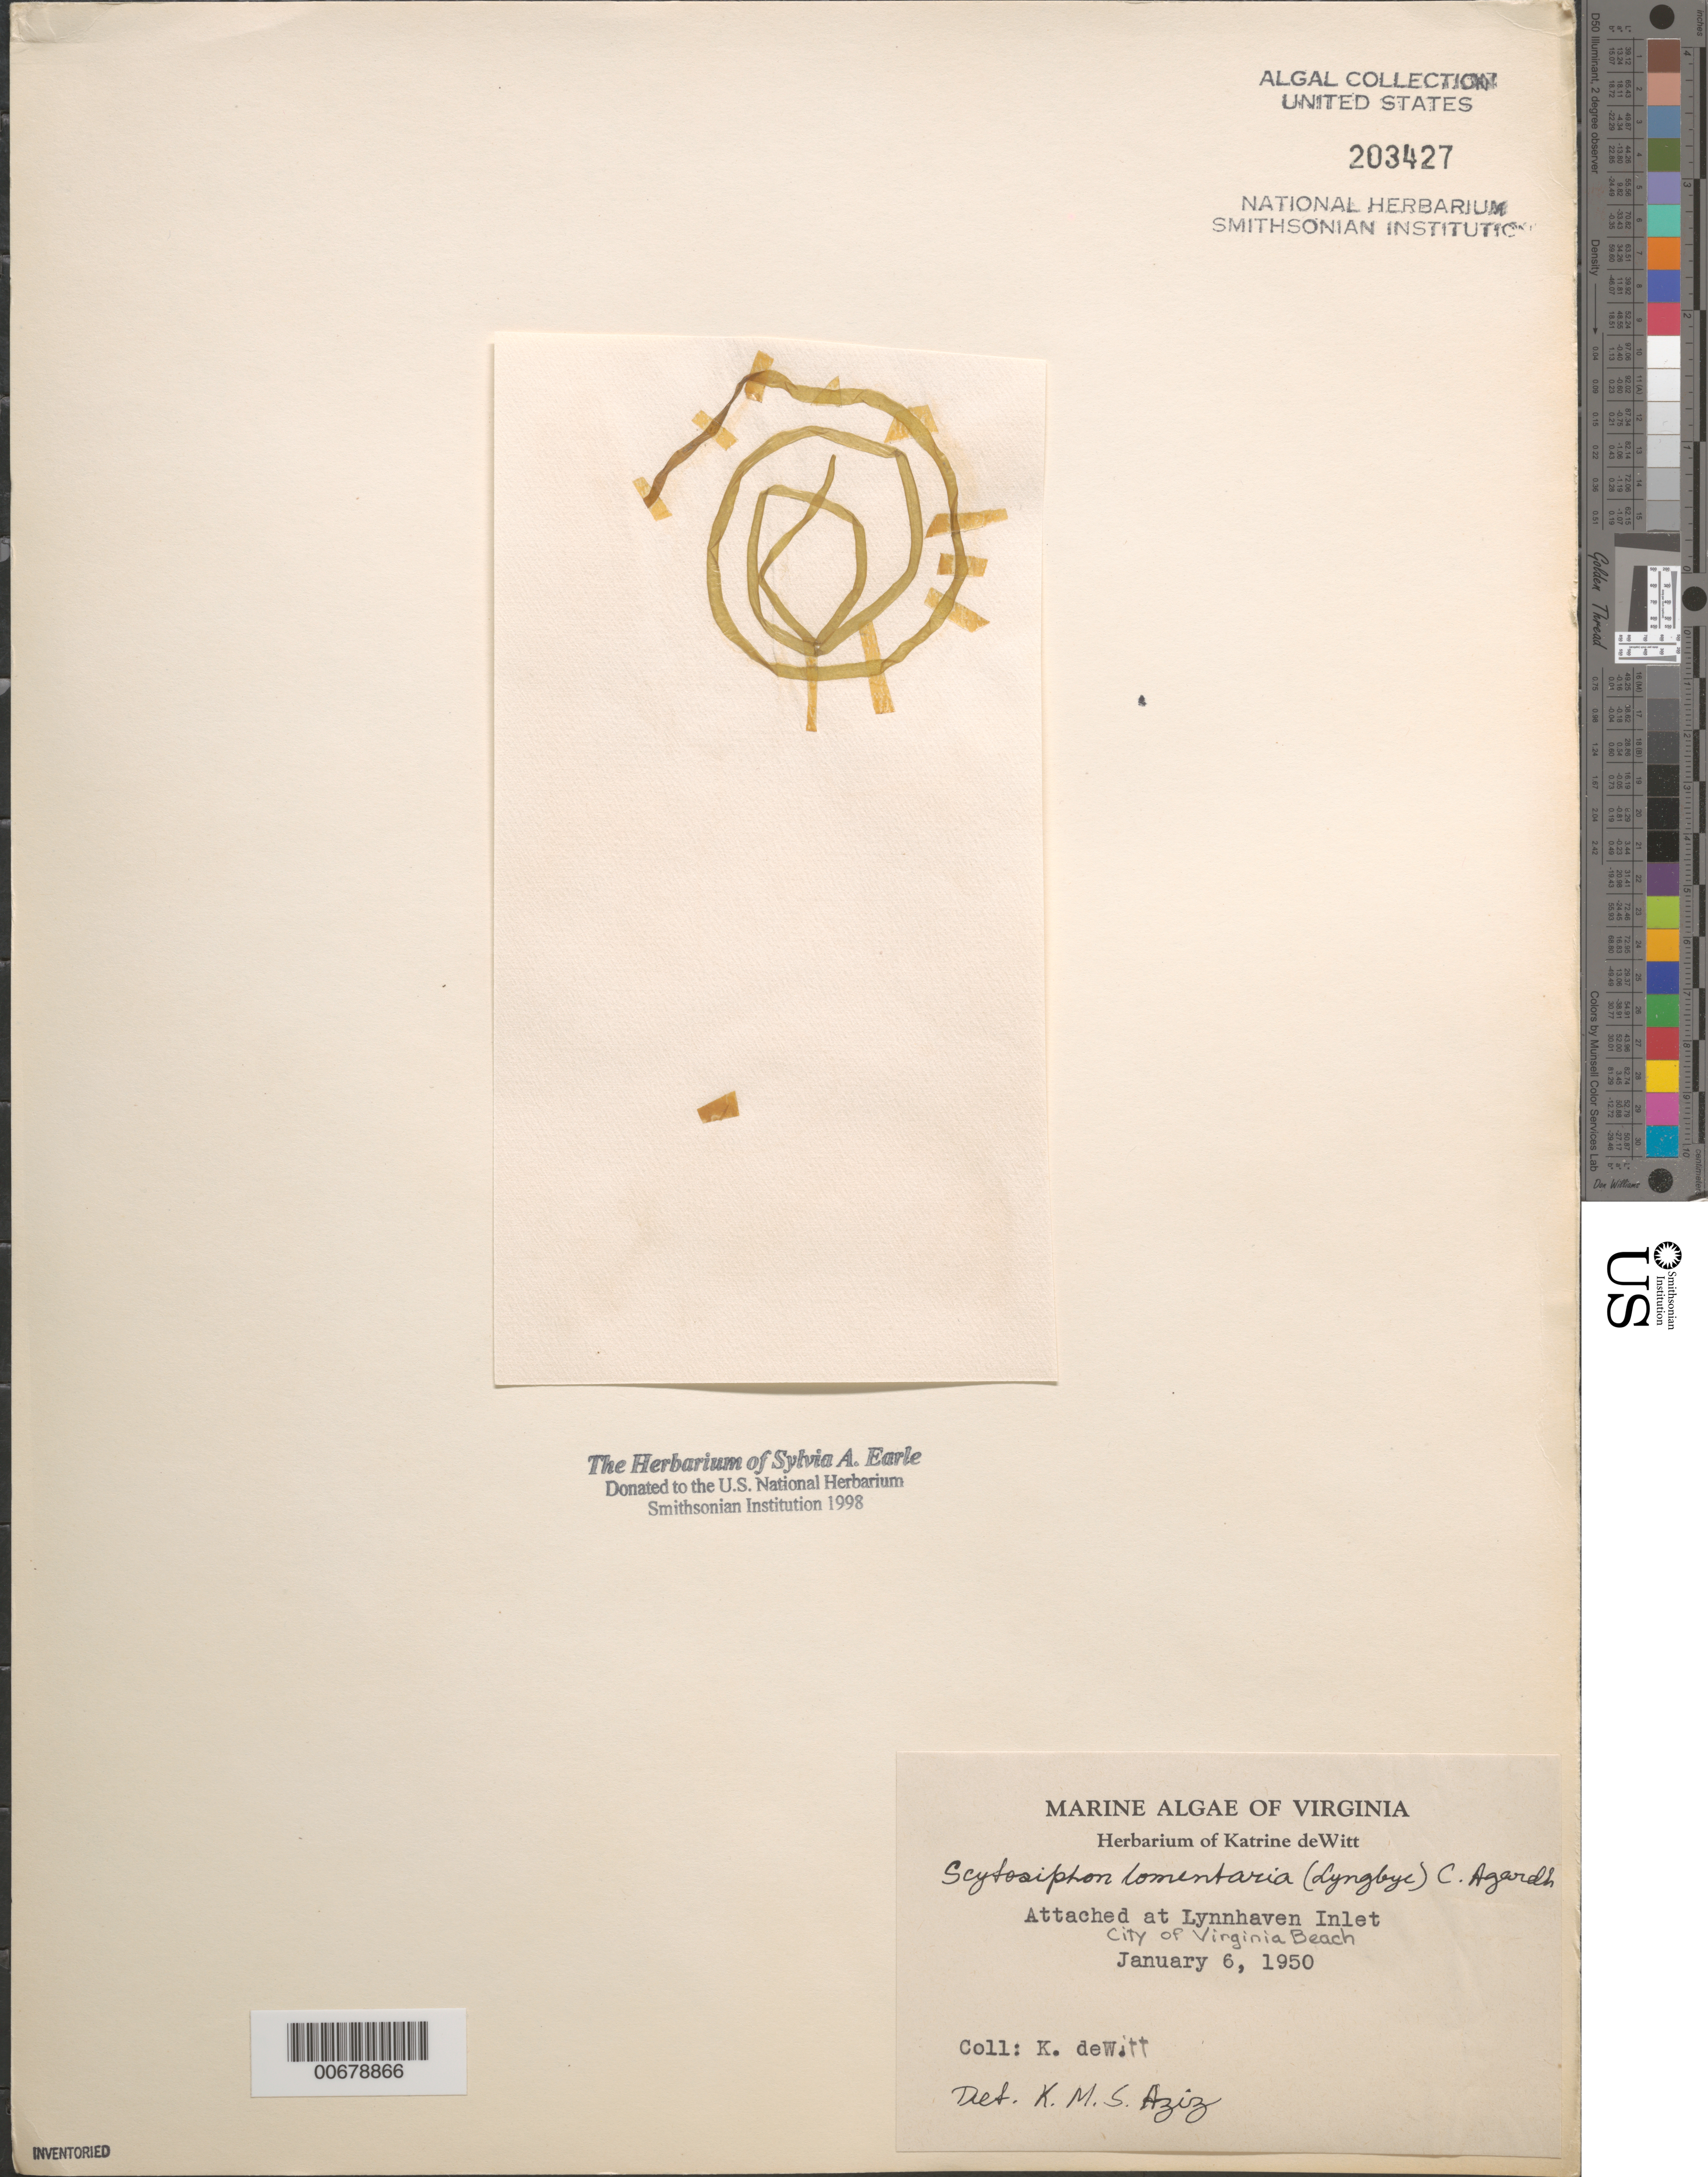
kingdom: Chromista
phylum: Ochrophyta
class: Phaeophyceae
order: Scytosiphonales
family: Scytosiphonaceae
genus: Scytosiphon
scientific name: Scytosiphon lomentaria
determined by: Aziz, K. M. S.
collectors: K. deWitt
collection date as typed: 06 Jan 1950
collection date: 1950-01-06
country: United States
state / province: Virginia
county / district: City of Virginia Beach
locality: Lynnhaven Inlet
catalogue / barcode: US 203427